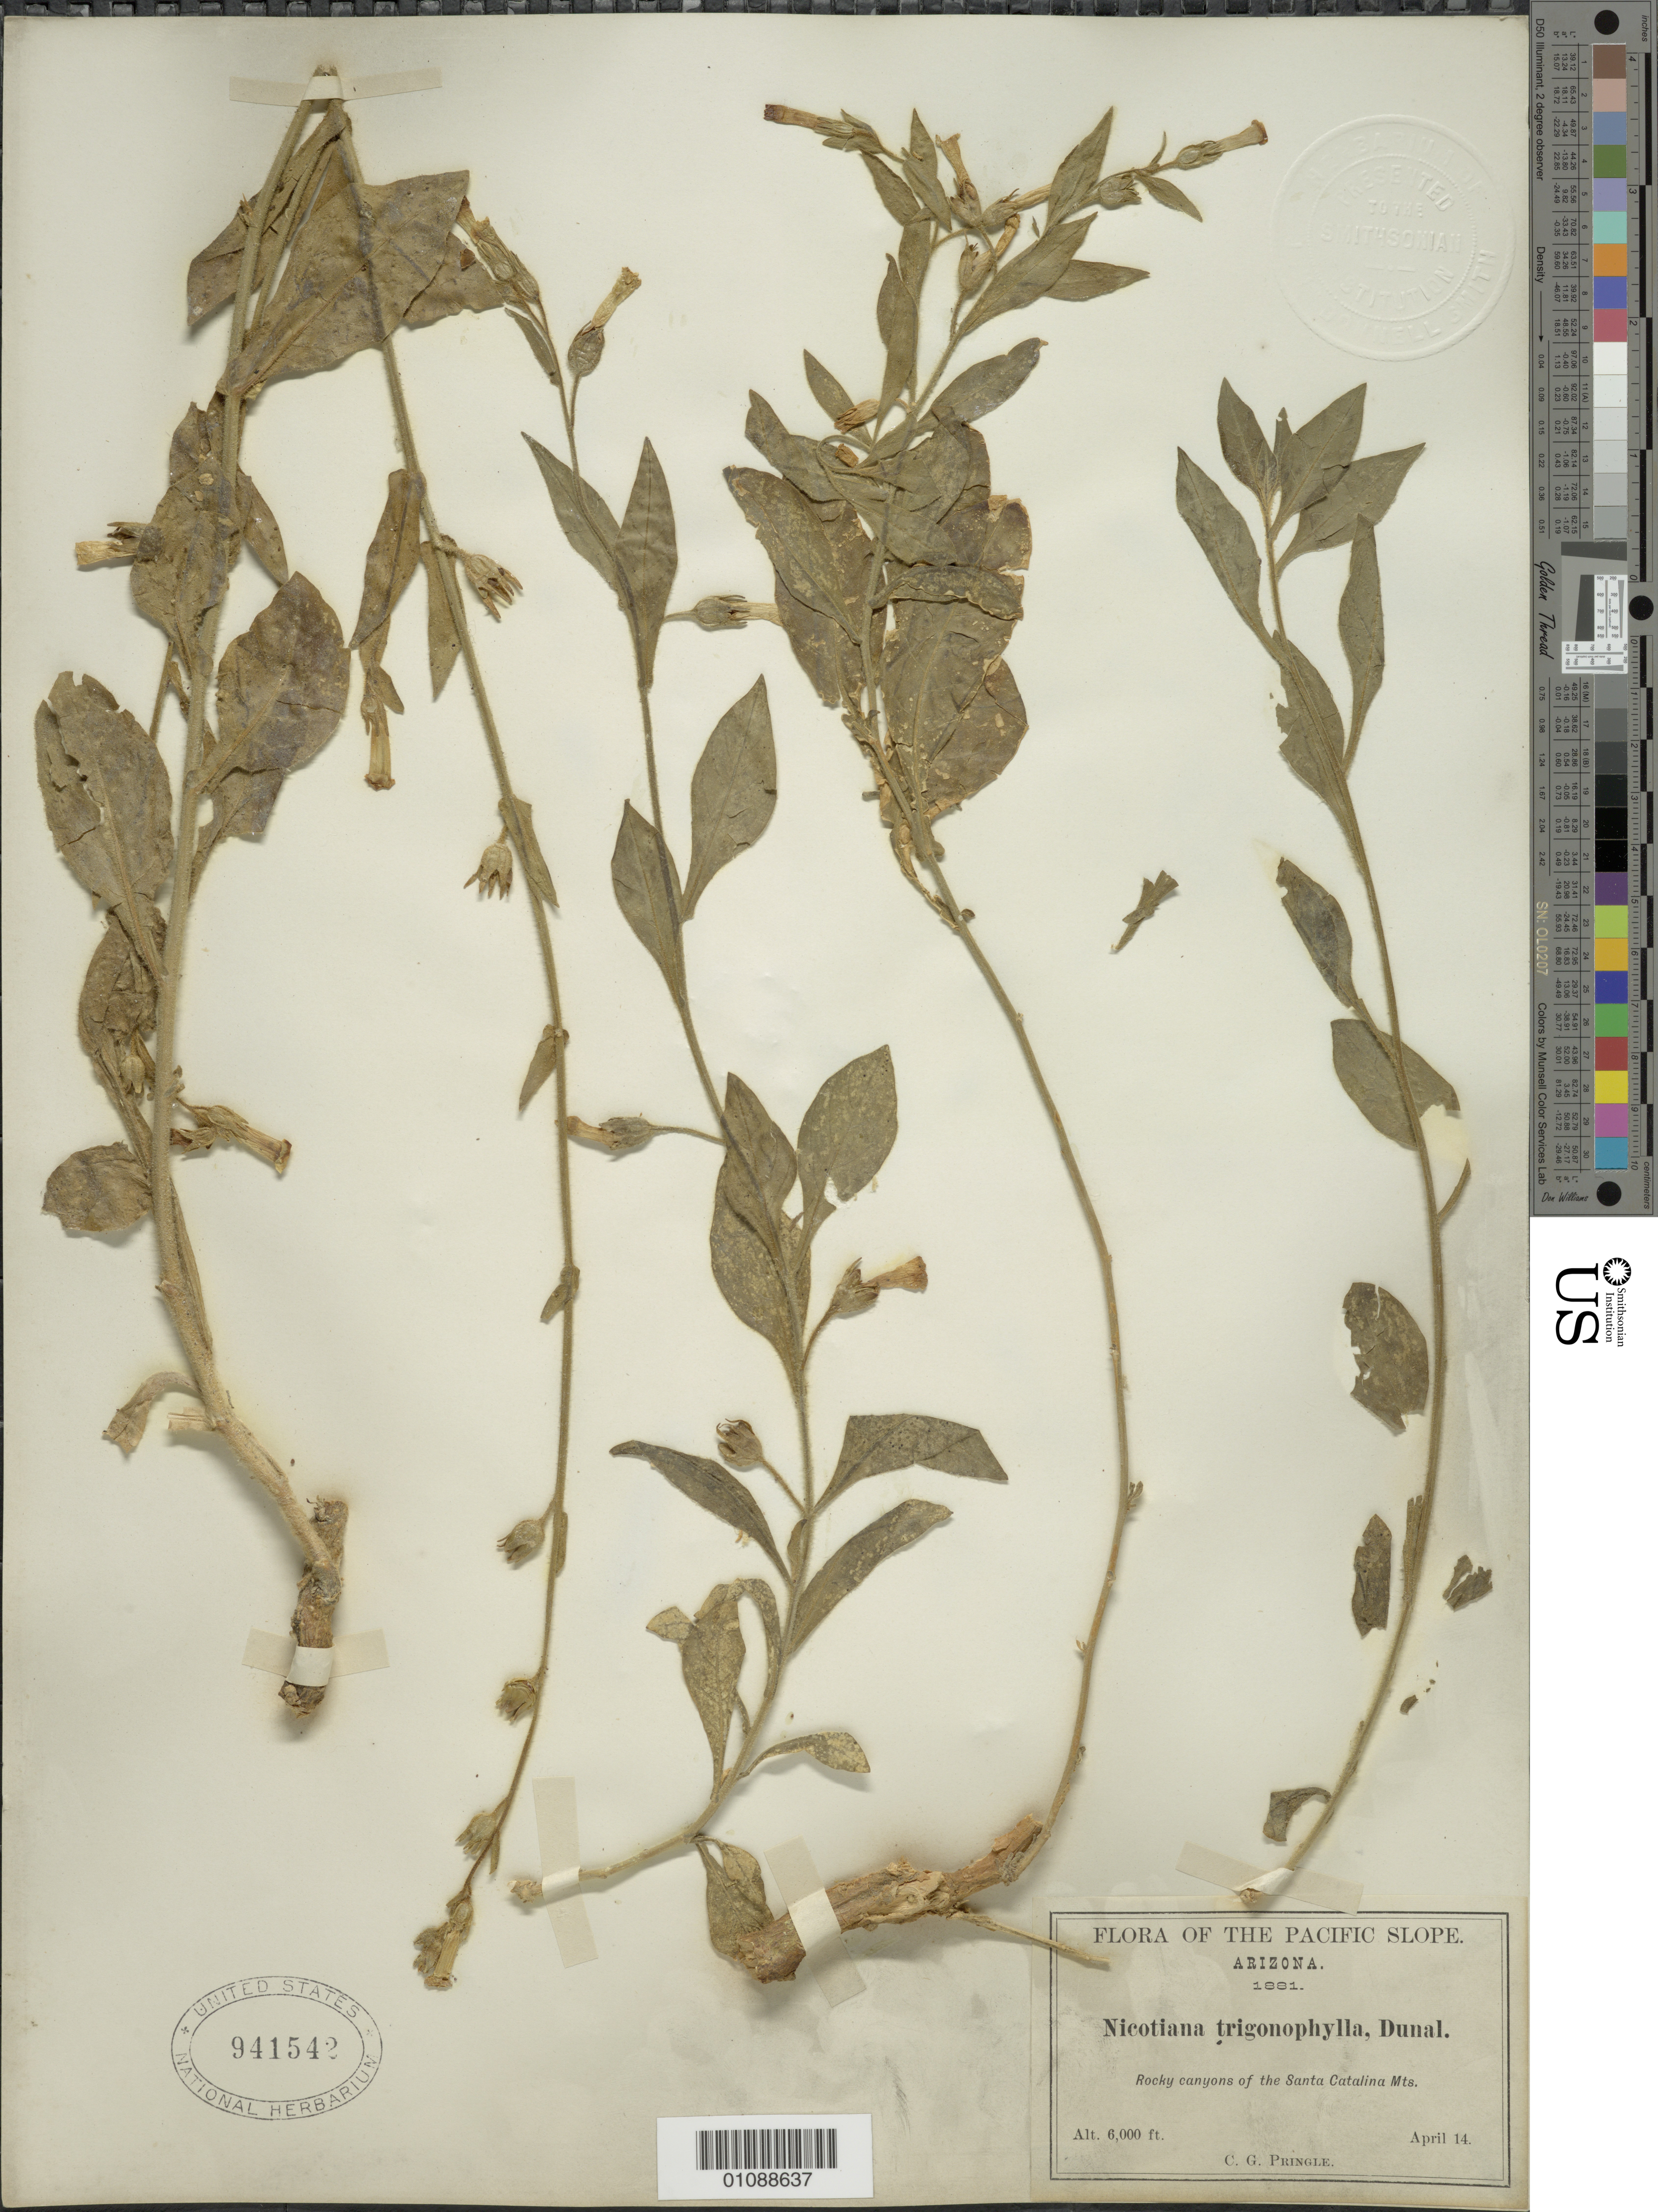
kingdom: Plantae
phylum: Tracheophyta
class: Magnoliopsida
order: Solanales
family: Solanaceae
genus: Nicotiana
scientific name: Nicotiana trigonophylla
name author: Dunal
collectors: C. G. Pringle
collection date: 1881-04-14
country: United States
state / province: Arizona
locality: The Pacific Slope. Rocky canyons of the Santa Catalina Mts.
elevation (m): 1829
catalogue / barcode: US 941542